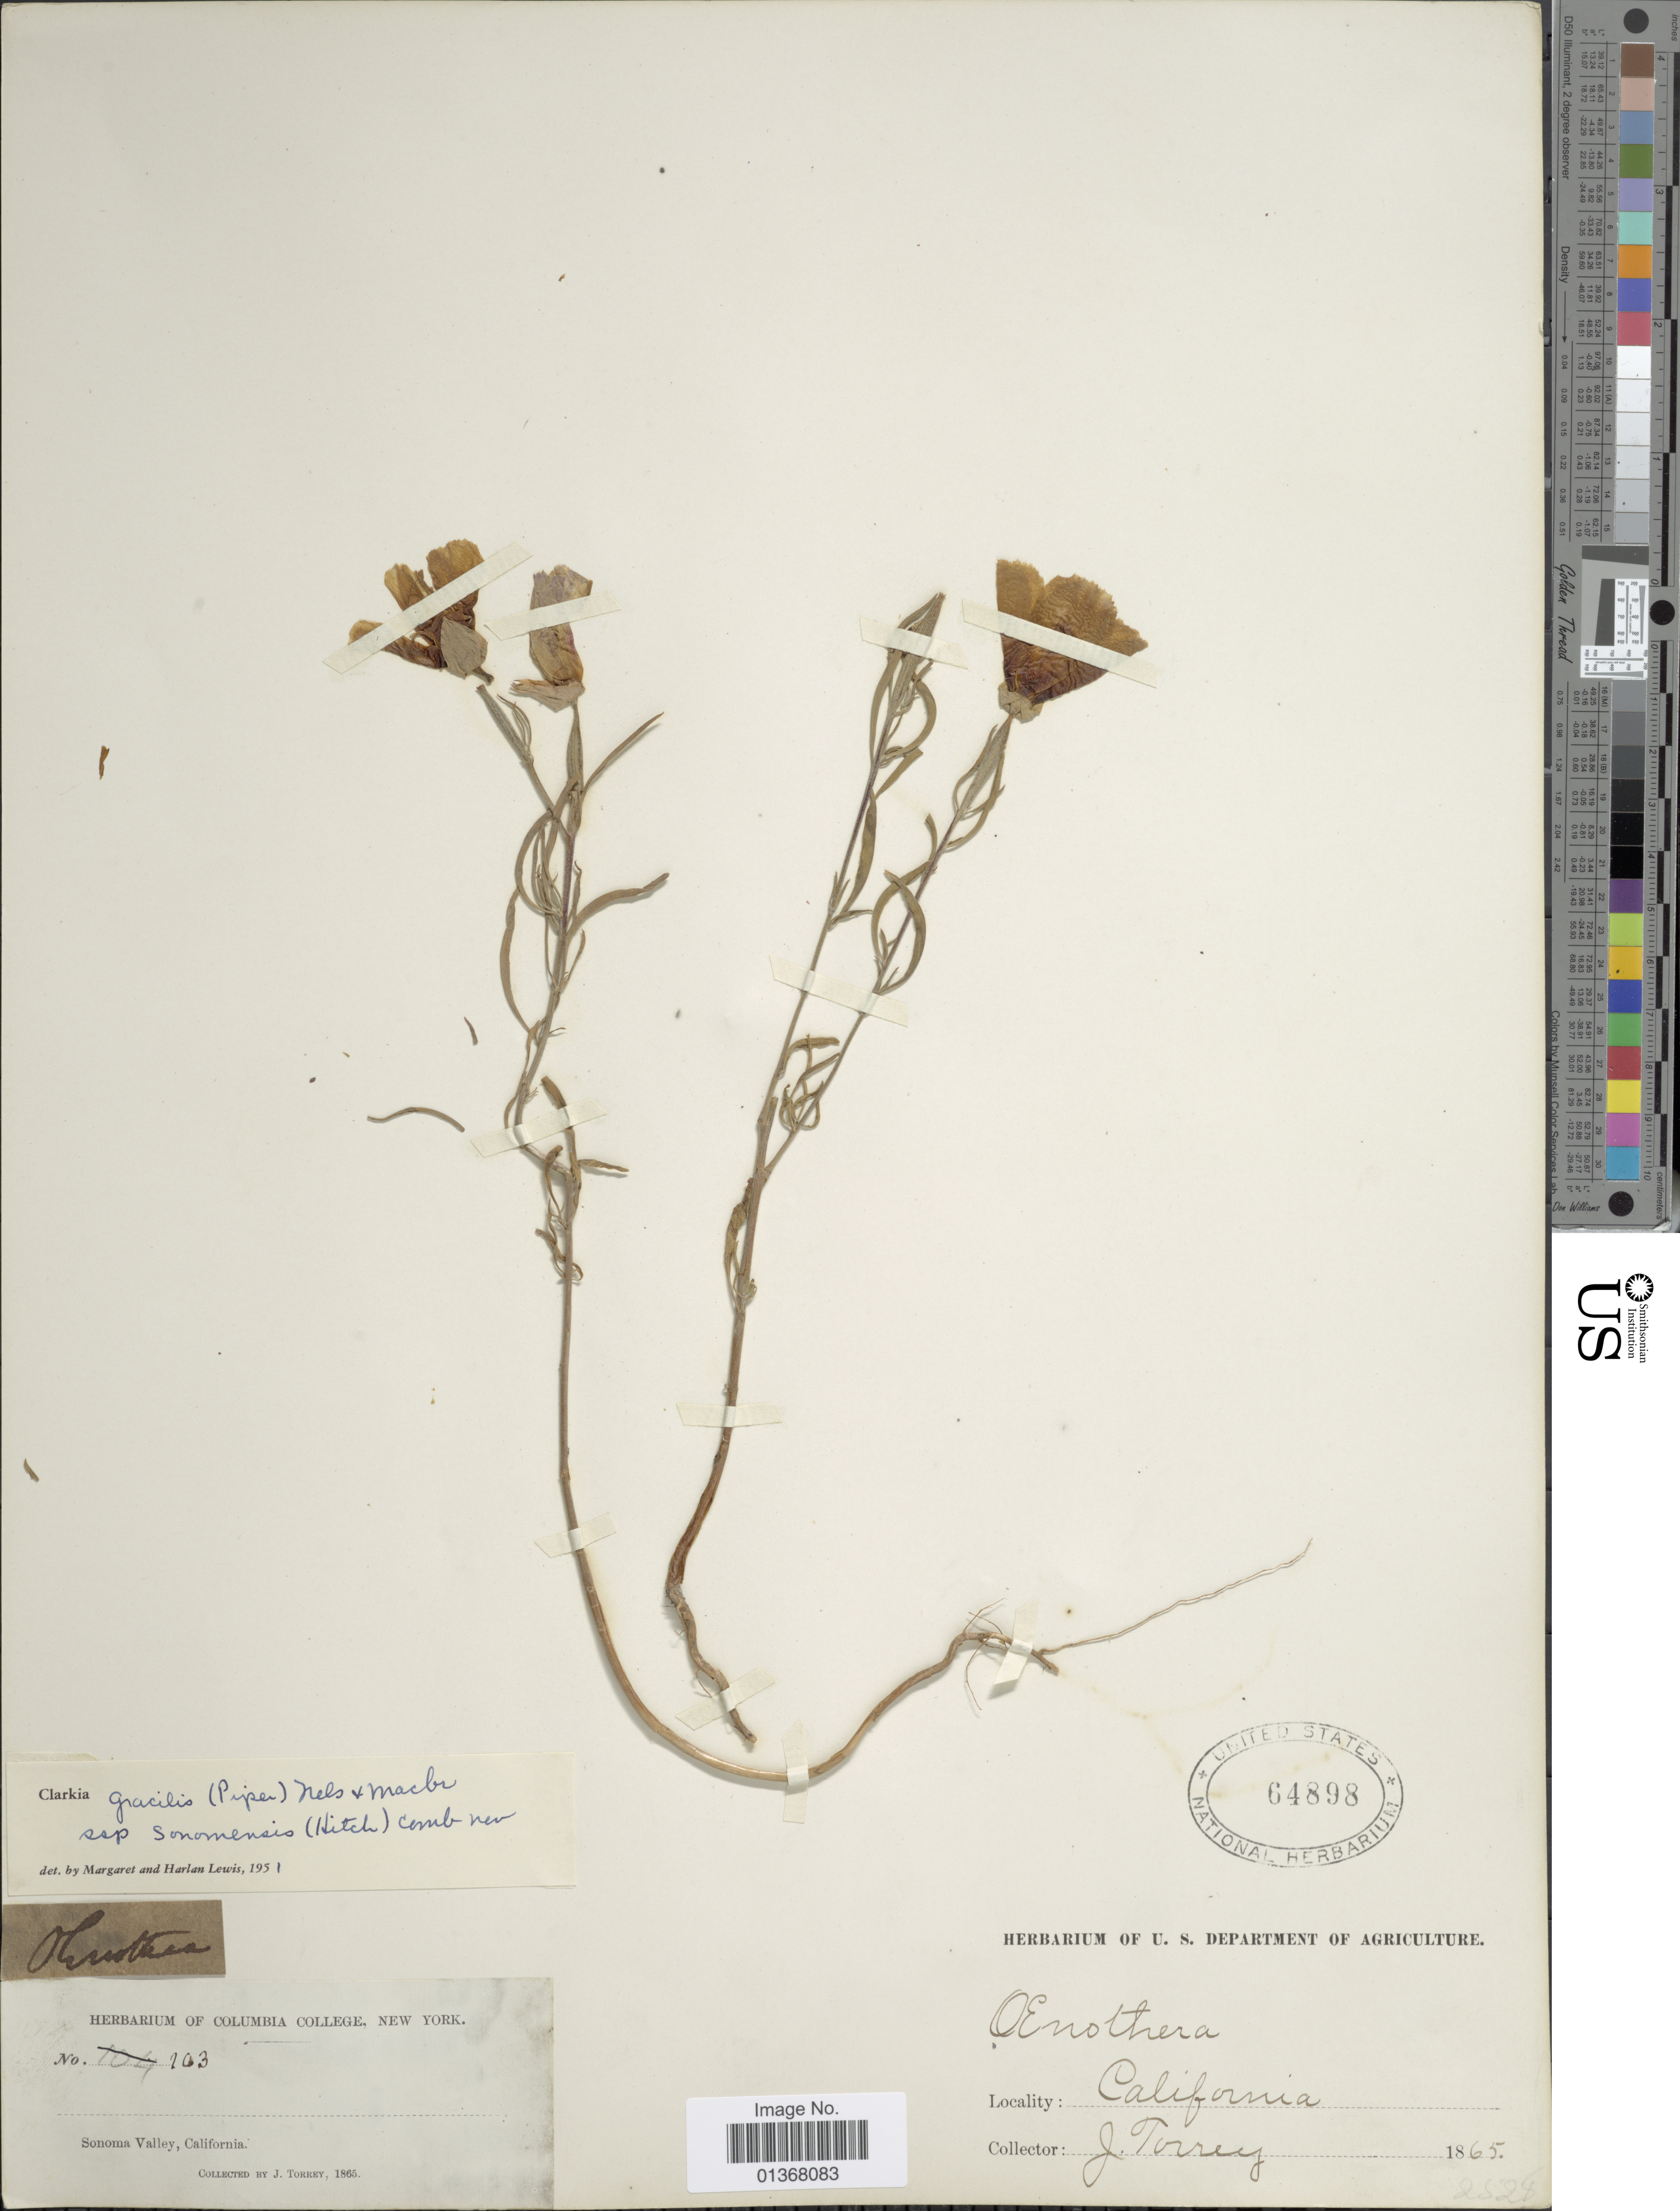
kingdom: Plantae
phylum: Tracheophyta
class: Magnoliopsida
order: Myrtales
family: Onagraceae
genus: Clarkia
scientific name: Clarkia gracilis subsp. gracilis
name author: (Piper) A. Nelson & J.F. Macbr.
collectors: J. Torrey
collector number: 103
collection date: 1865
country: United States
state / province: California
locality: Sonoma Valley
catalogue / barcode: US 64898